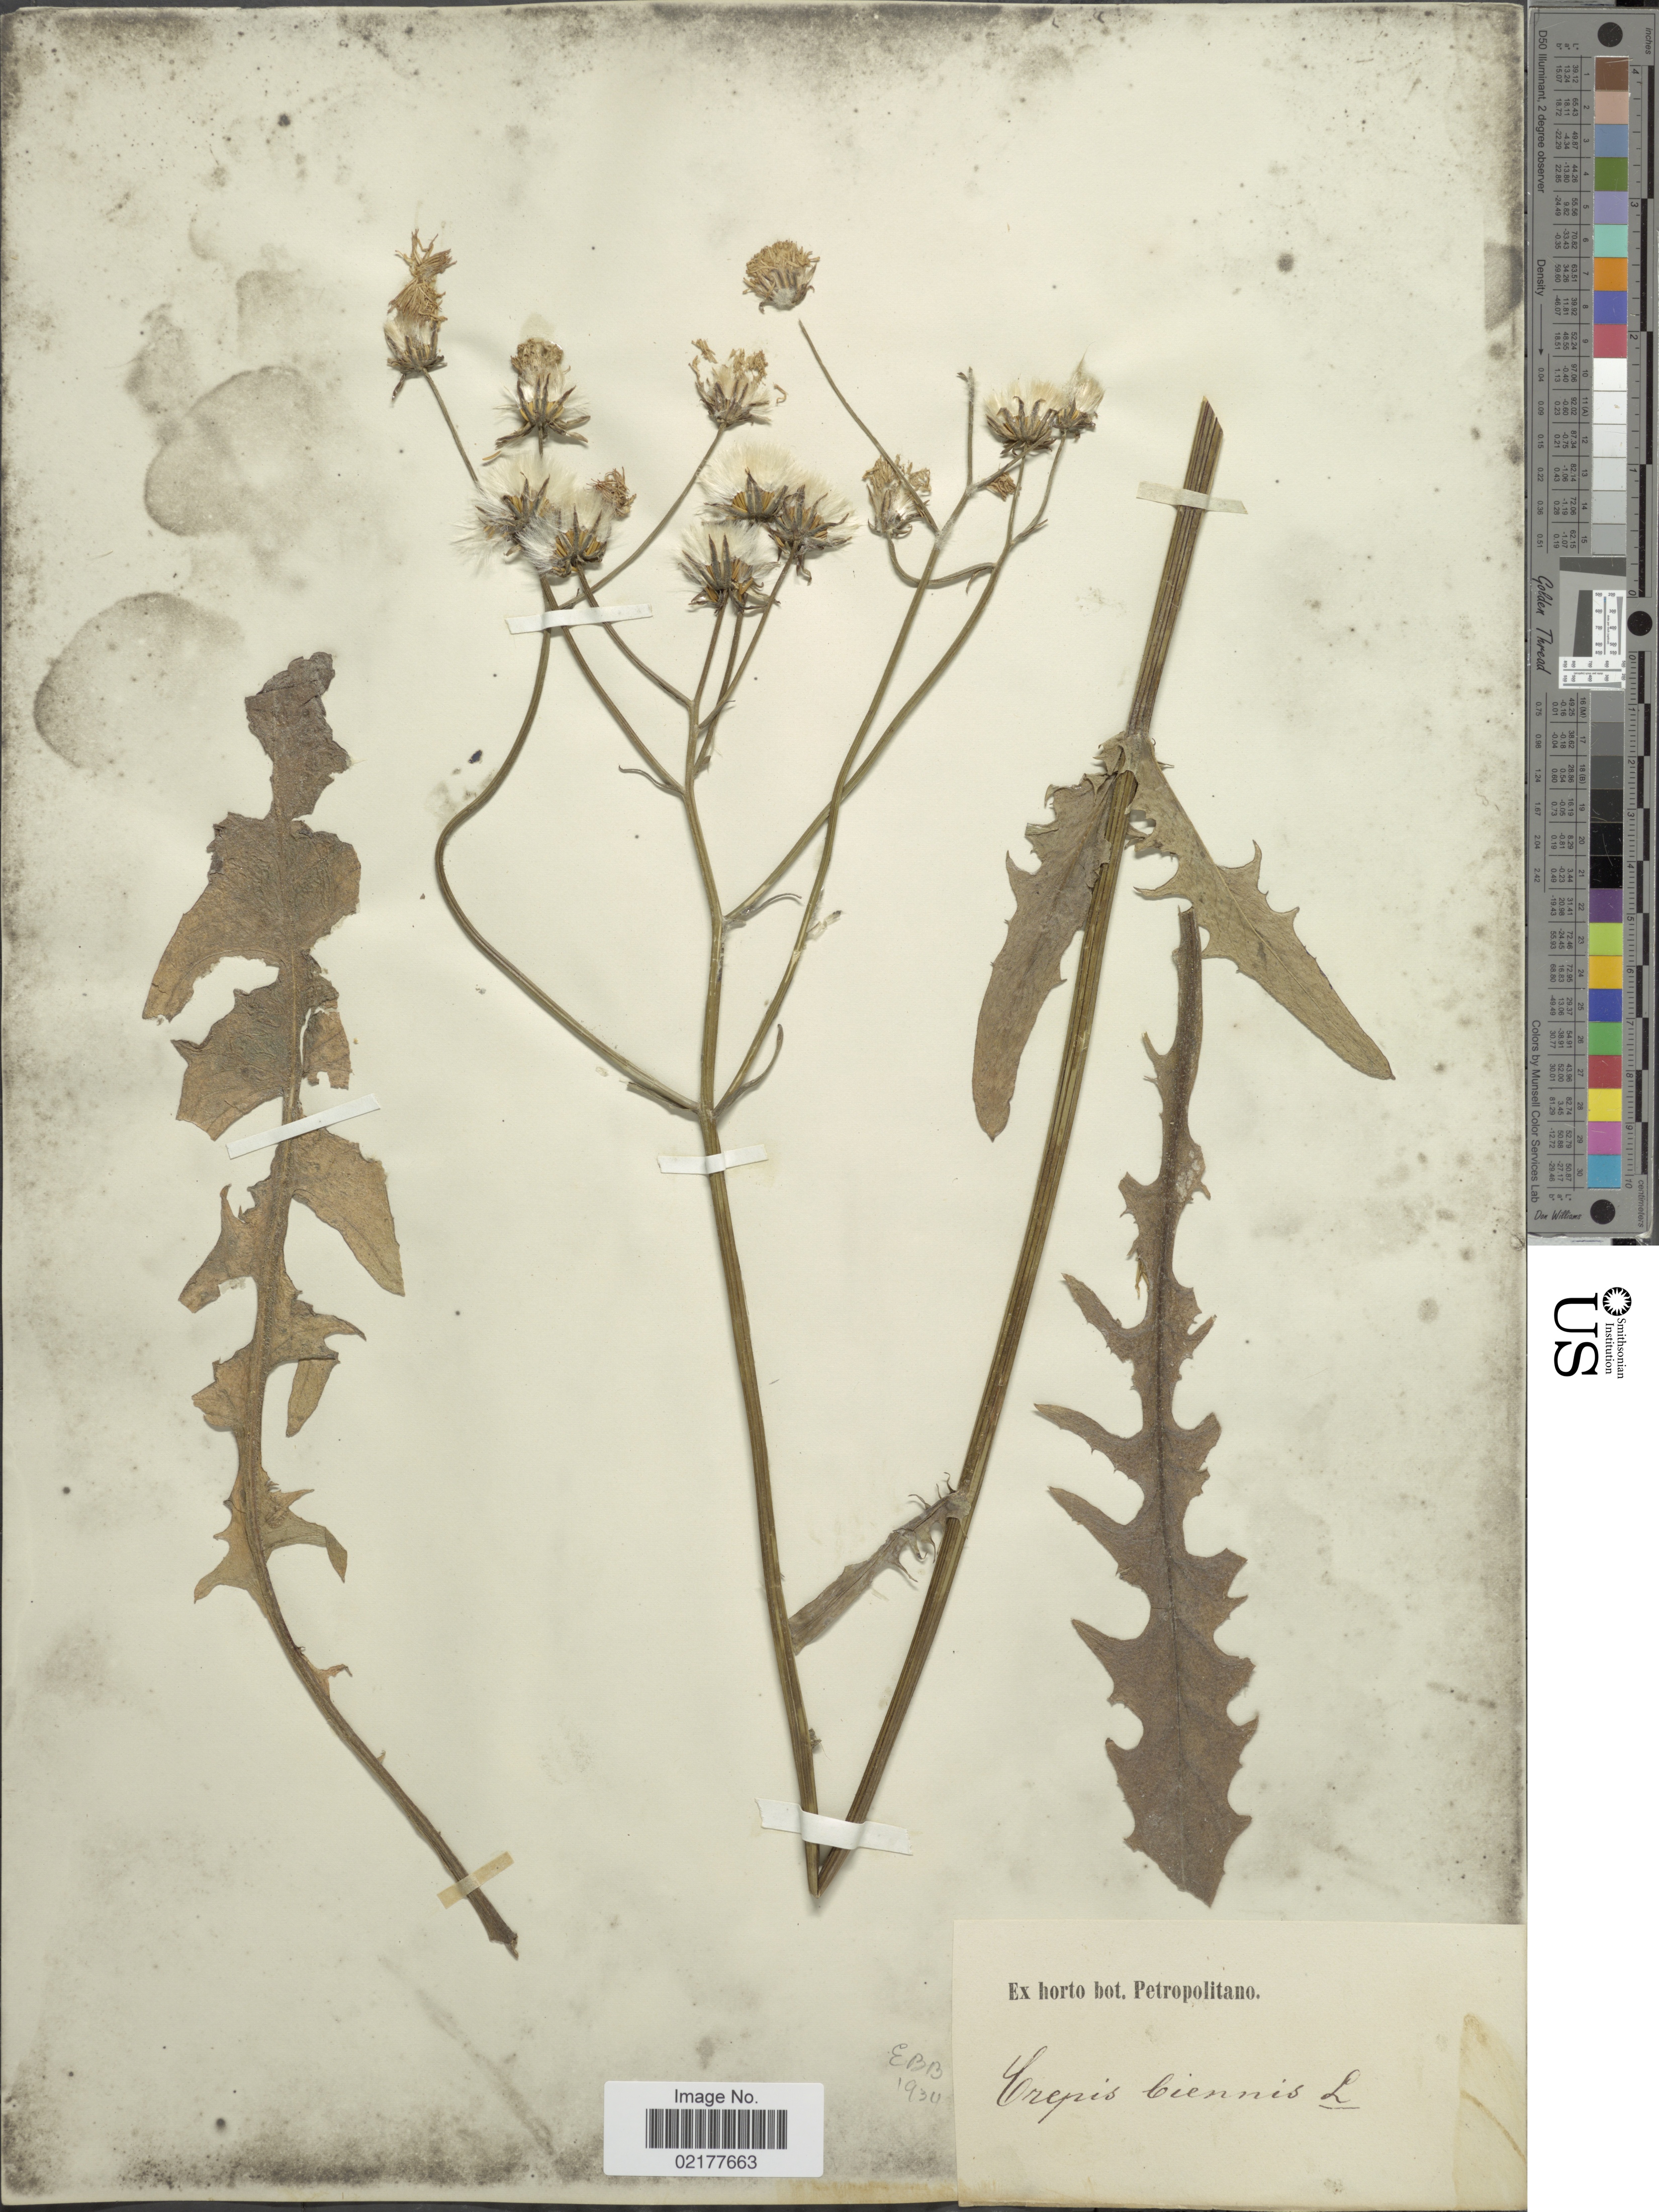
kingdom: Plantae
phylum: Tracheophyta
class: Magnoliopsida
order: Asterales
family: Asteraceae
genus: Crepis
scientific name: Crepis biennis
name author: L.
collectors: ex Horto Bot. Petropolitano